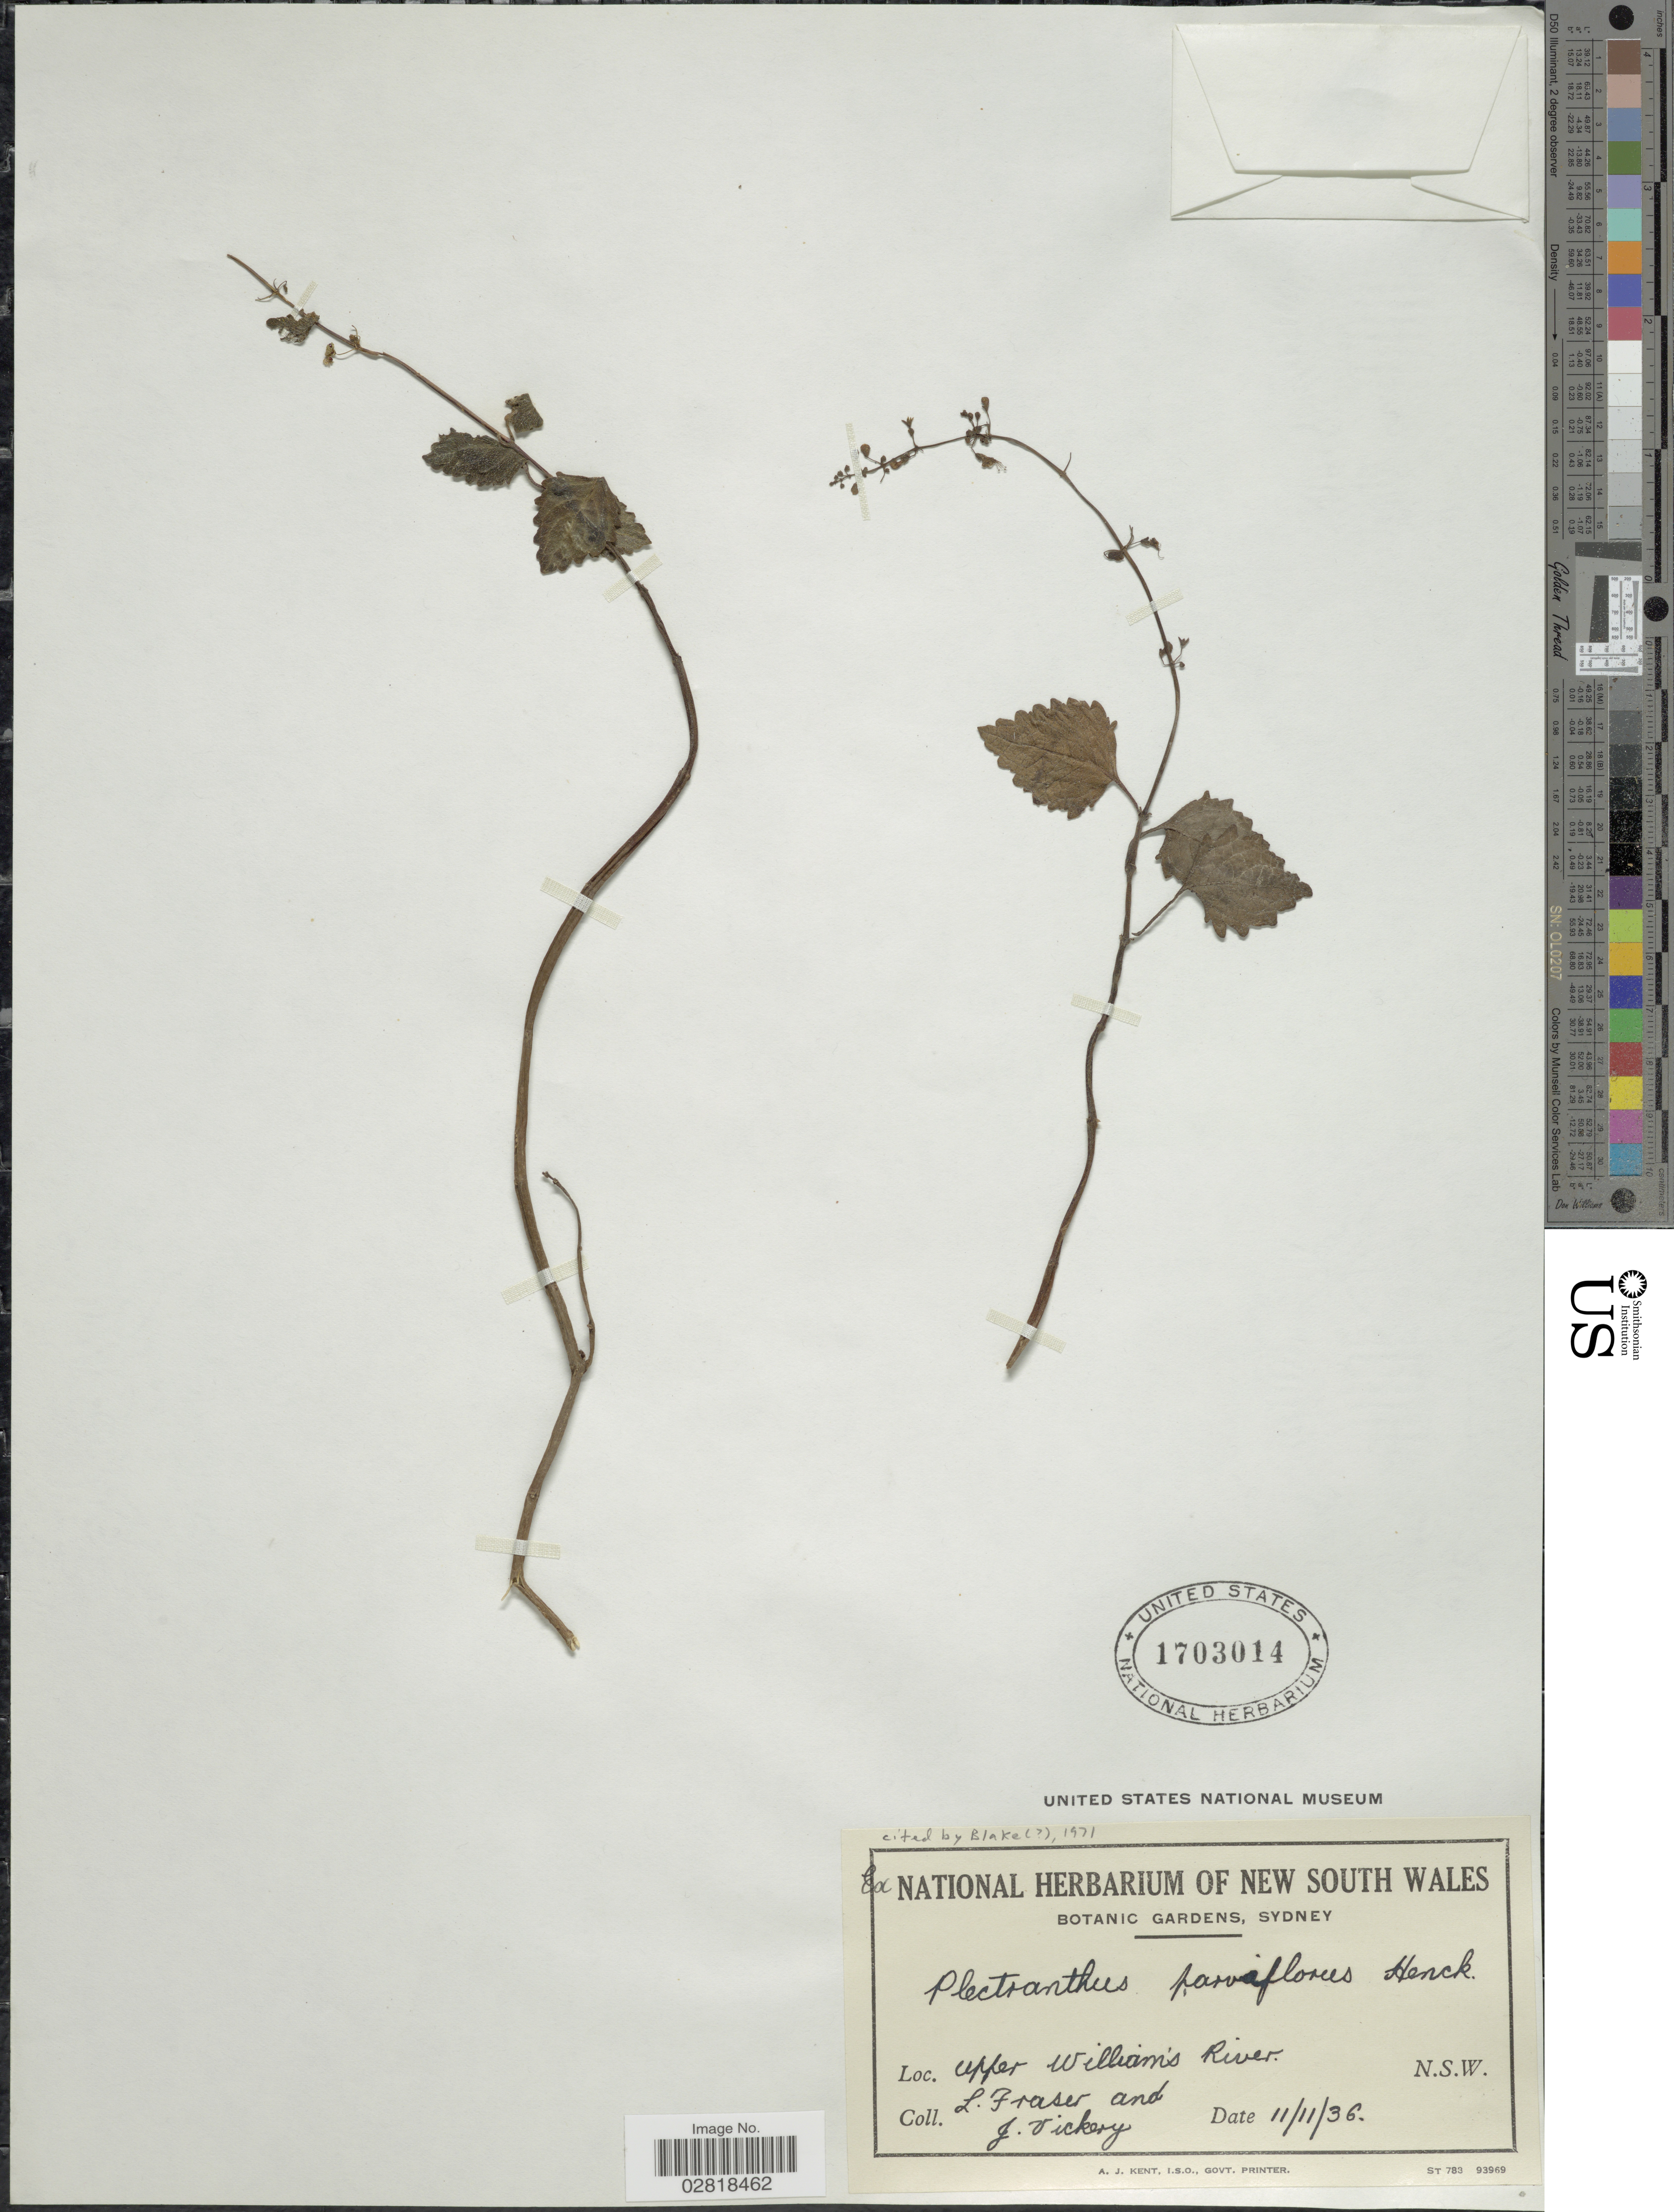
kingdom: Plantae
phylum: Tracheophyta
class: Magnoliopsida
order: Lamiales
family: Lamiaceae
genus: Plectranthus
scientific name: Plectranthus parviflorus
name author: Willd.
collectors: L. Fraser & J. Vickery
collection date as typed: Transcribed d/m/y: 11/11/36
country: Australia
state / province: New South Wales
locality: Upper William's River. N.S.W.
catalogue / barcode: US 1703014